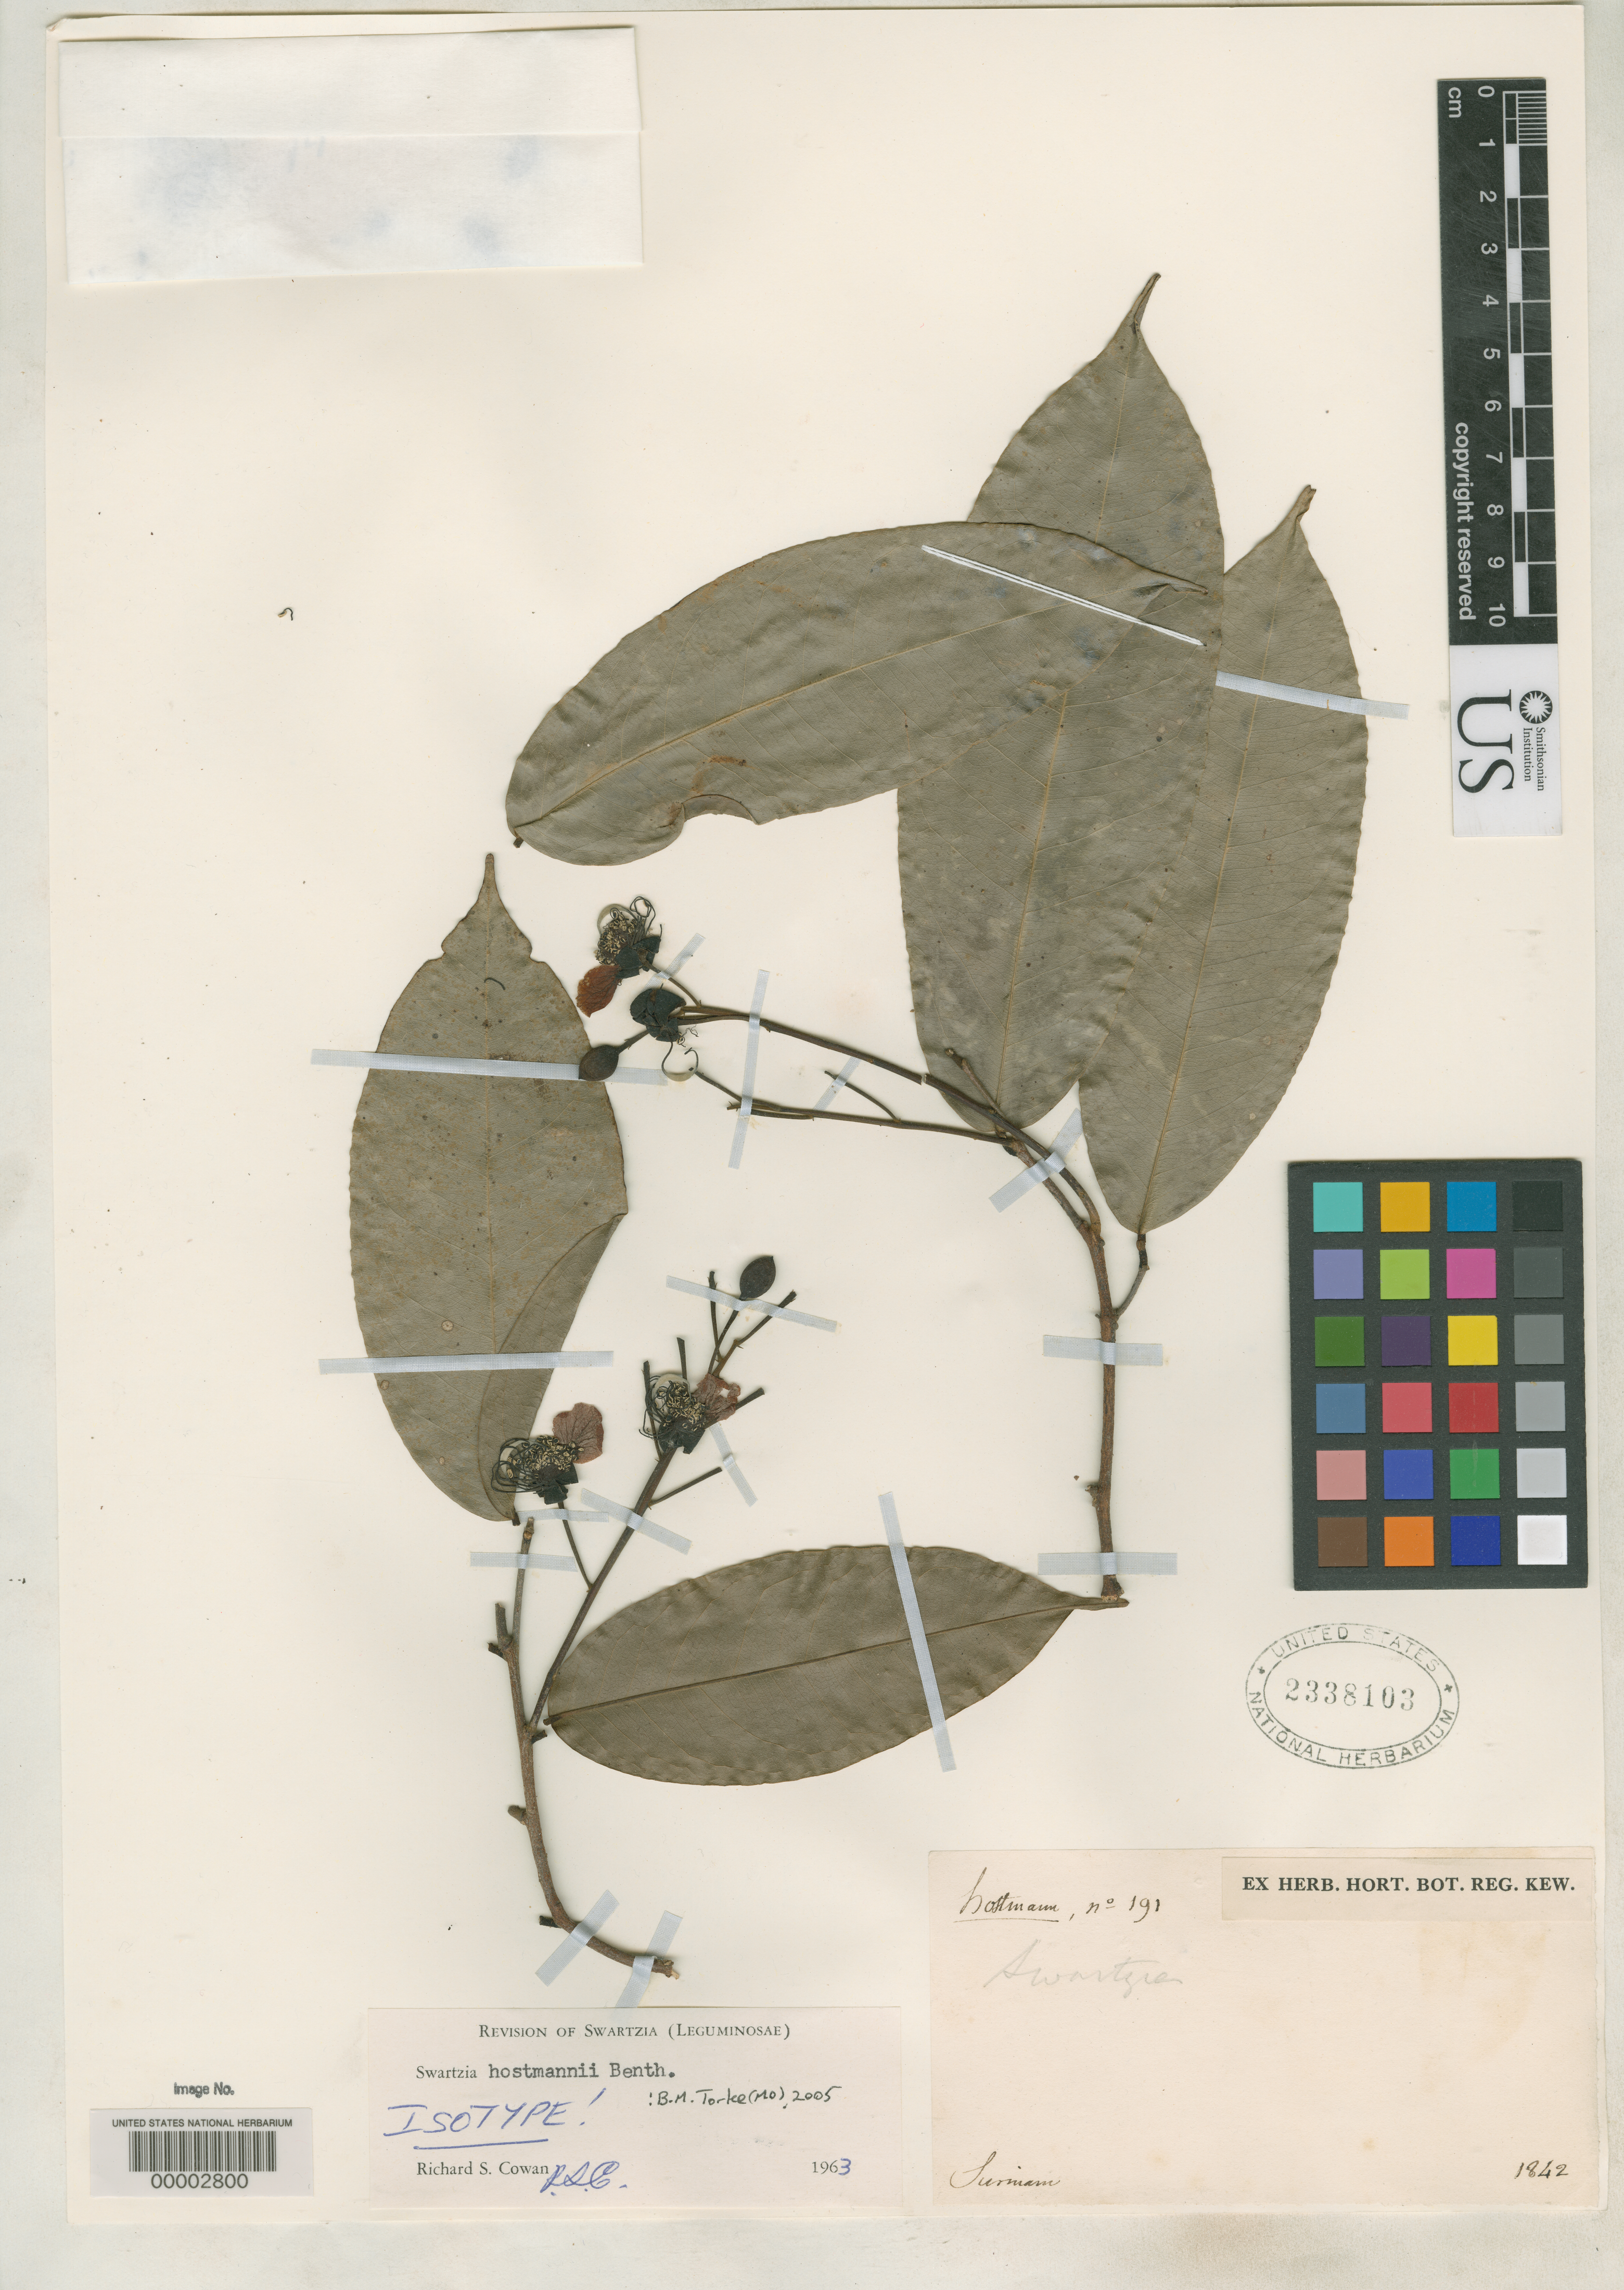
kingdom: Plantae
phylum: Tracheophyta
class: Magnoliopsida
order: Fabales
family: Fabaceae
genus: Swartzia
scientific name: Swartzia hostmannii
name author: Benth. in Mart.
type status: Isotype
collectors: F. Hostmann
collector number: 191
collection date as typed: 1842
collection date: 1842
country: Suriname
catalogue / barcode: US 2338103